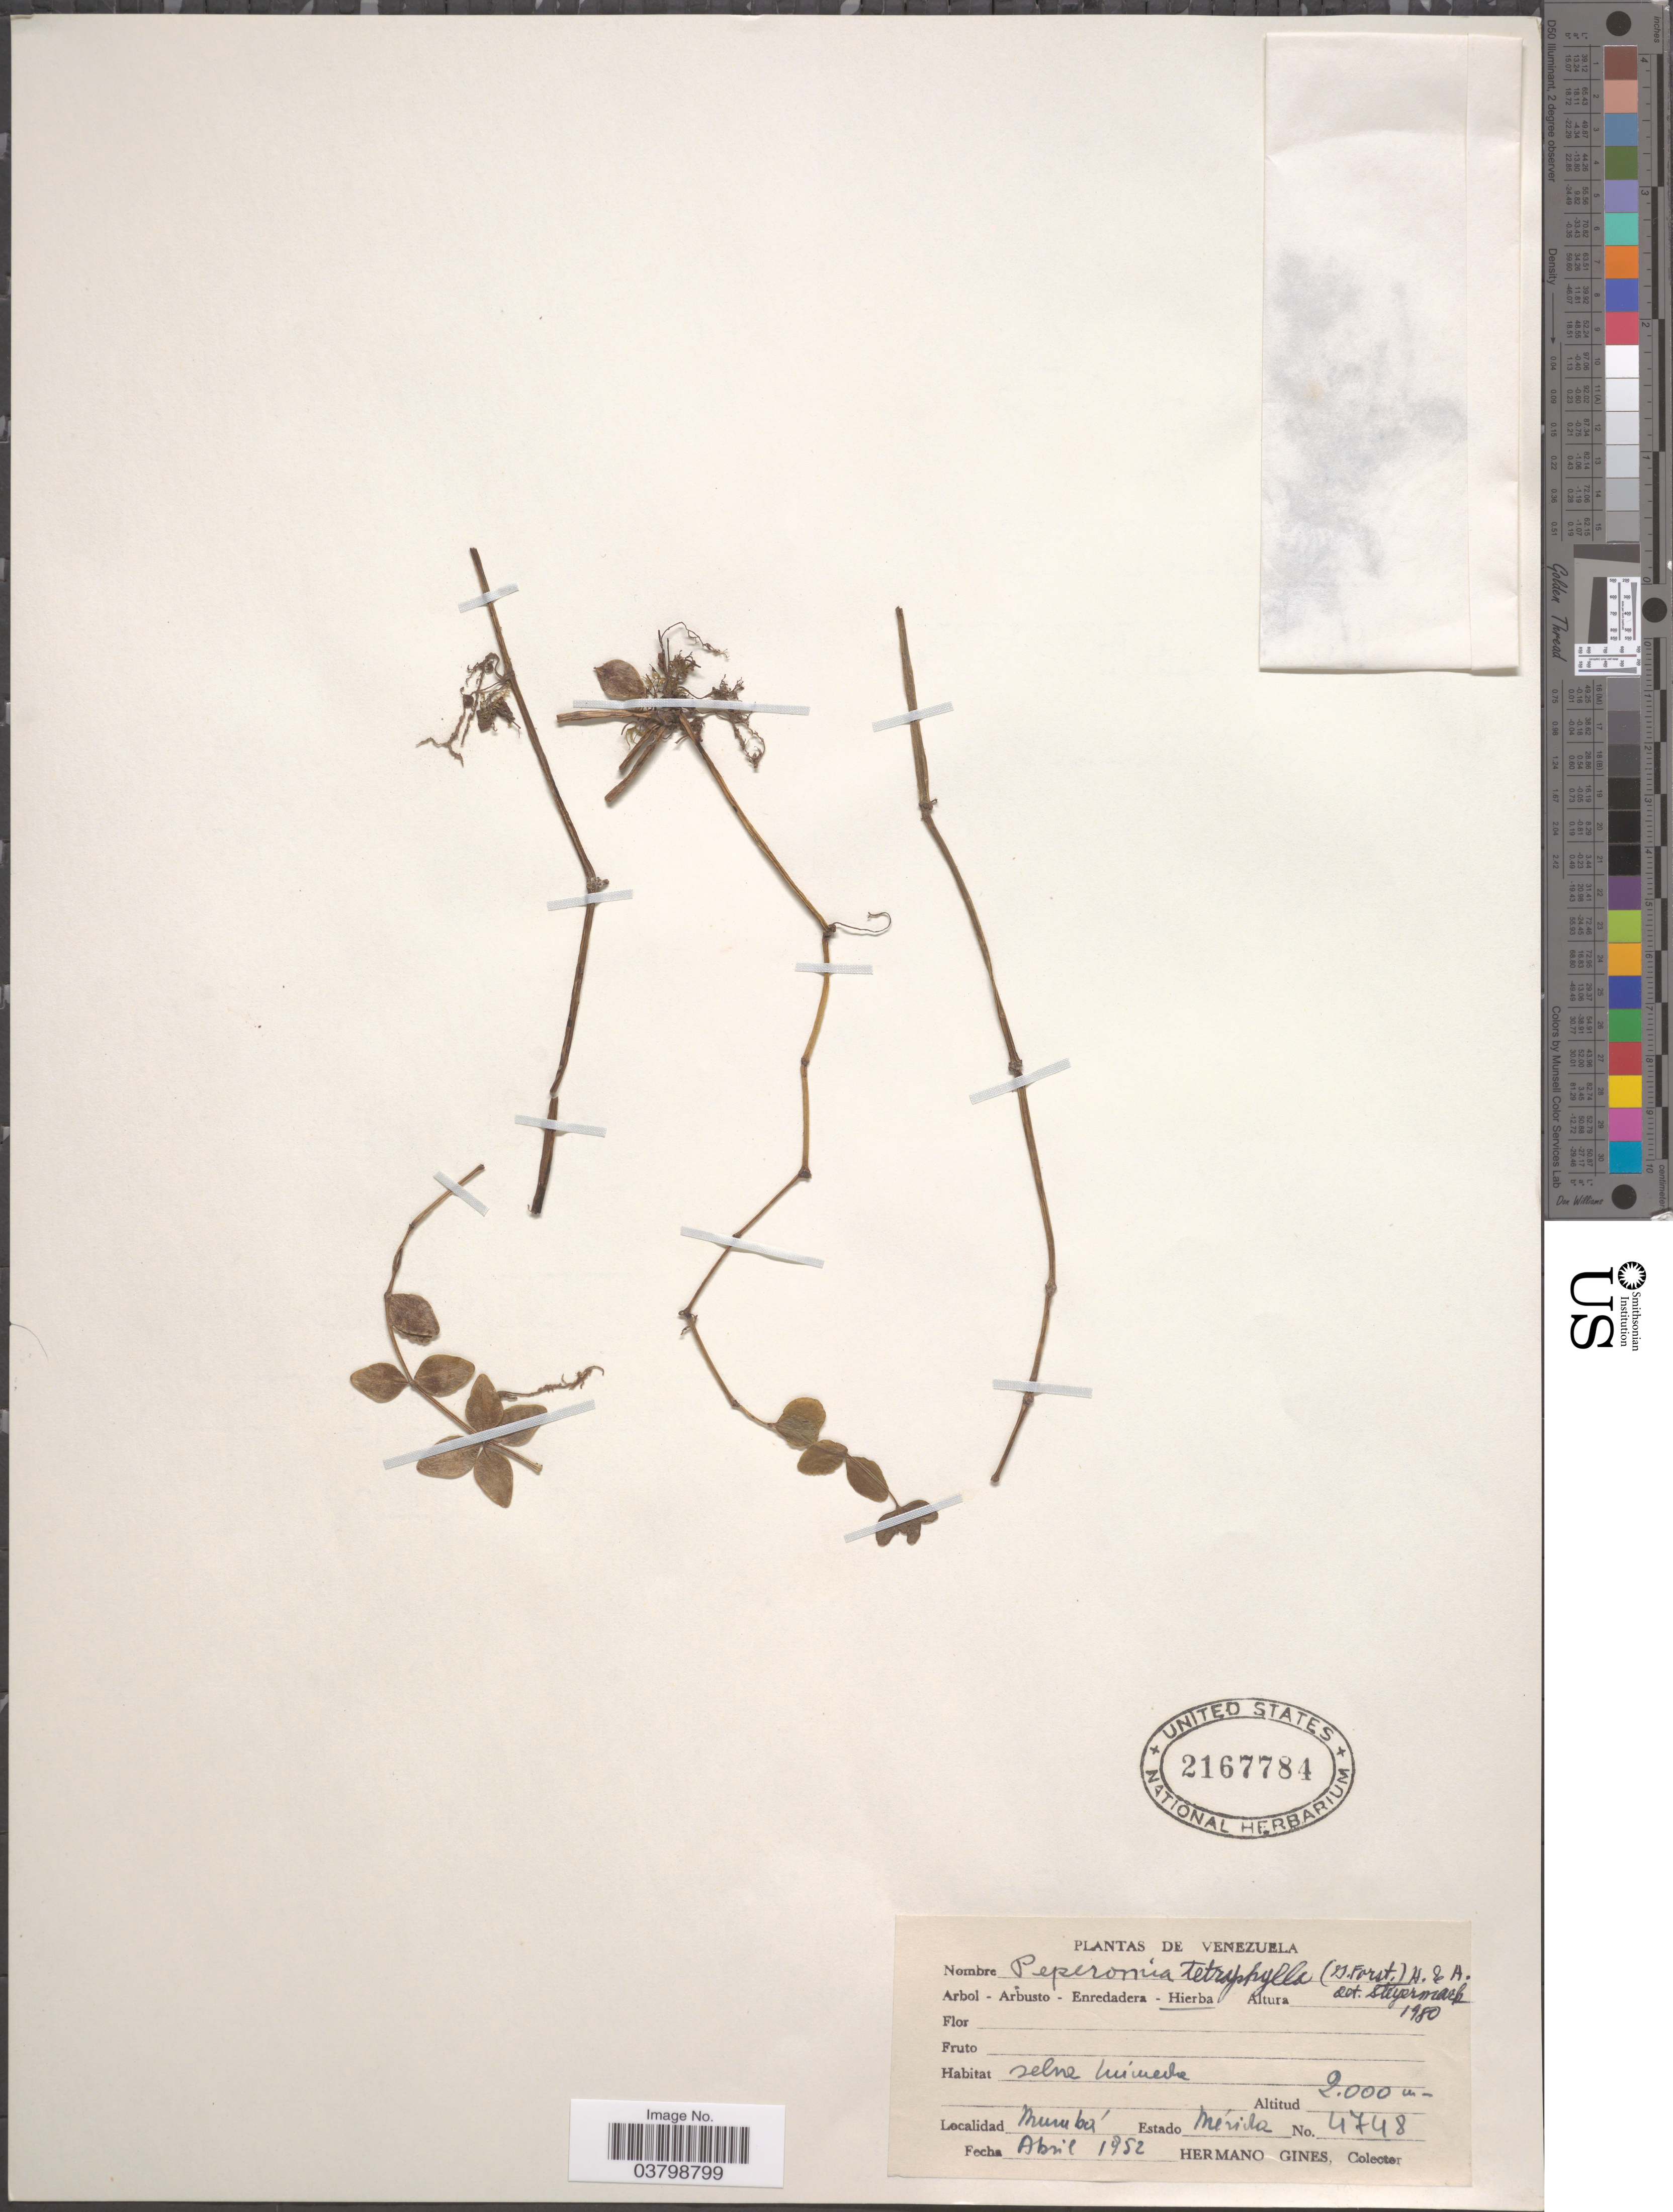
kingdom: Plantae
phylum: Tracheophyta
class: Magnoliopsida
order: Piperales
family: Piperaceae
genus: Peperomia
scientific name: Peperomia tetraphylla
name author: (G. Forst.) Hook. & Arn.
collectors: Bro. Gines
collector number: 4748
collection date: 1952-04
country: Venezuela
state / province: Merida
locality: Murubá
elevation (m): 2000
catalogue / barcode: US 2167784